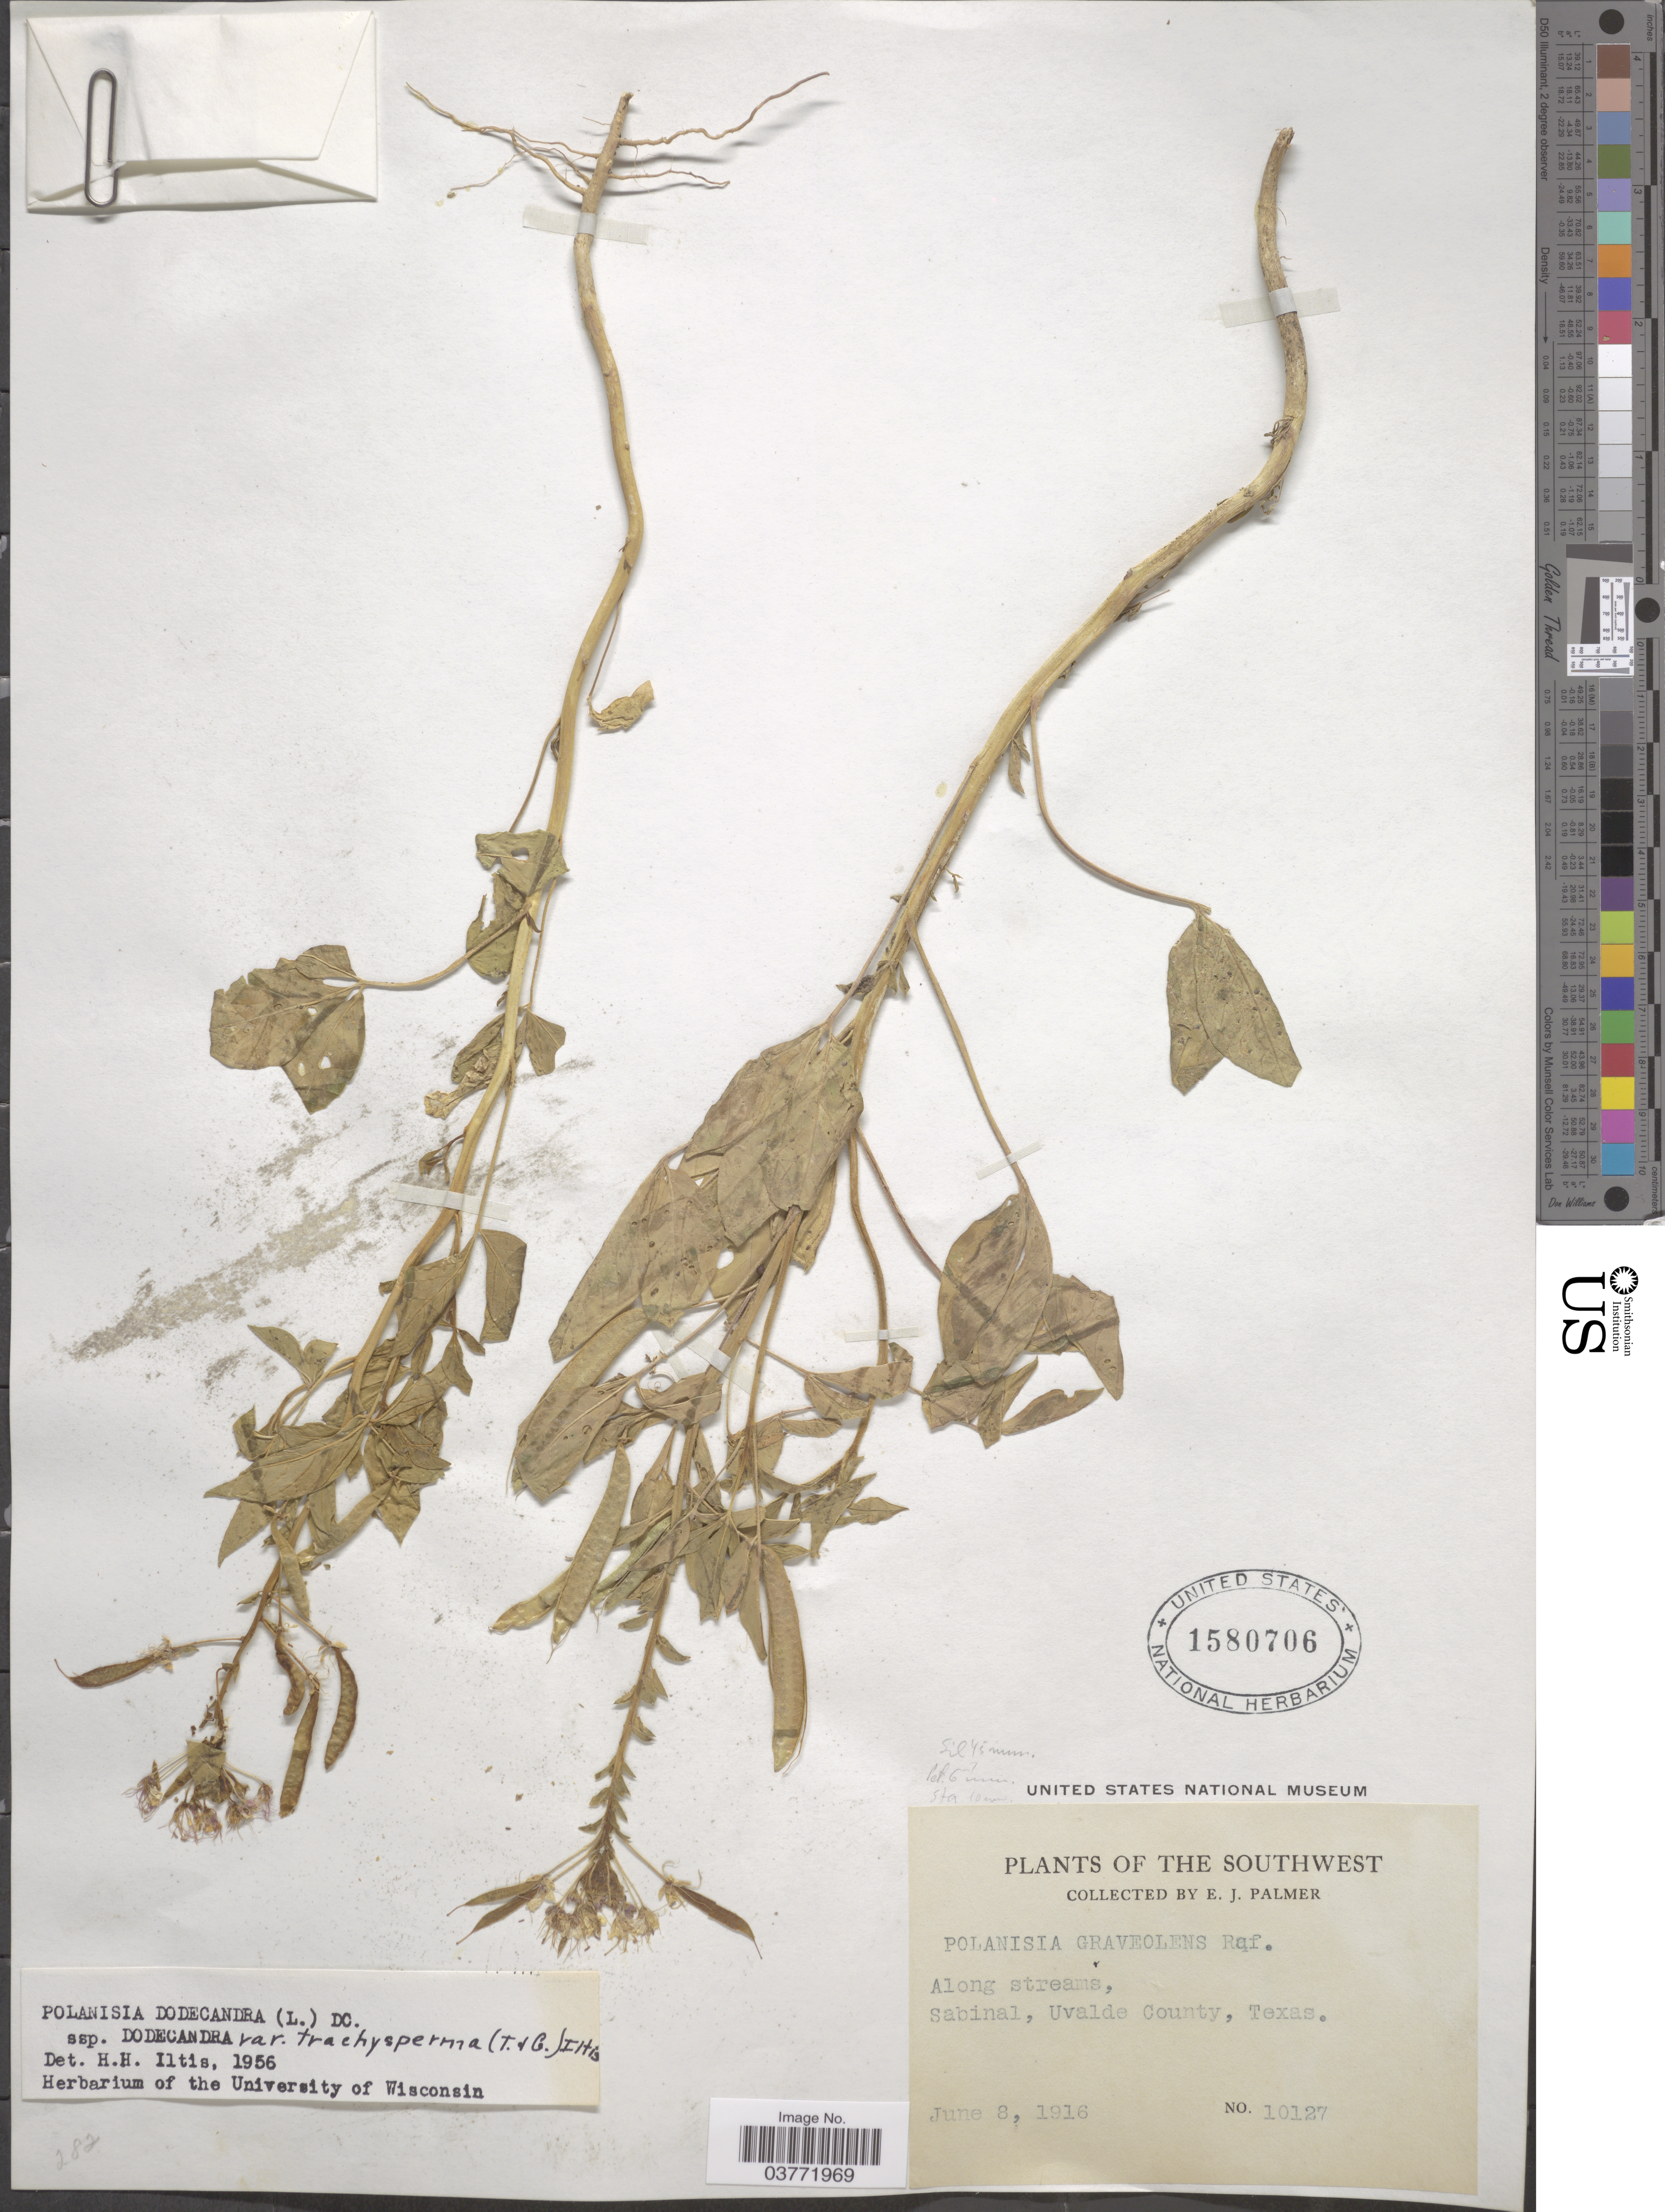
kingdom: Plantae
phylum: Tracheophyta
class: Magnoliopsida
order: Brassicales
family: Cleomaceae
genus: Polanisia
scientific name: Polanisia trachysperma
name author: Torr. & A. Gray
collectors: E. J. Palmer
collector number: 10127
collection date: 1916-06-08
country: United States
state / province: Texas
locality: The Southwest. Along streams, Sabinal, Uvalde County.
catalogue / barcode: US 1580706